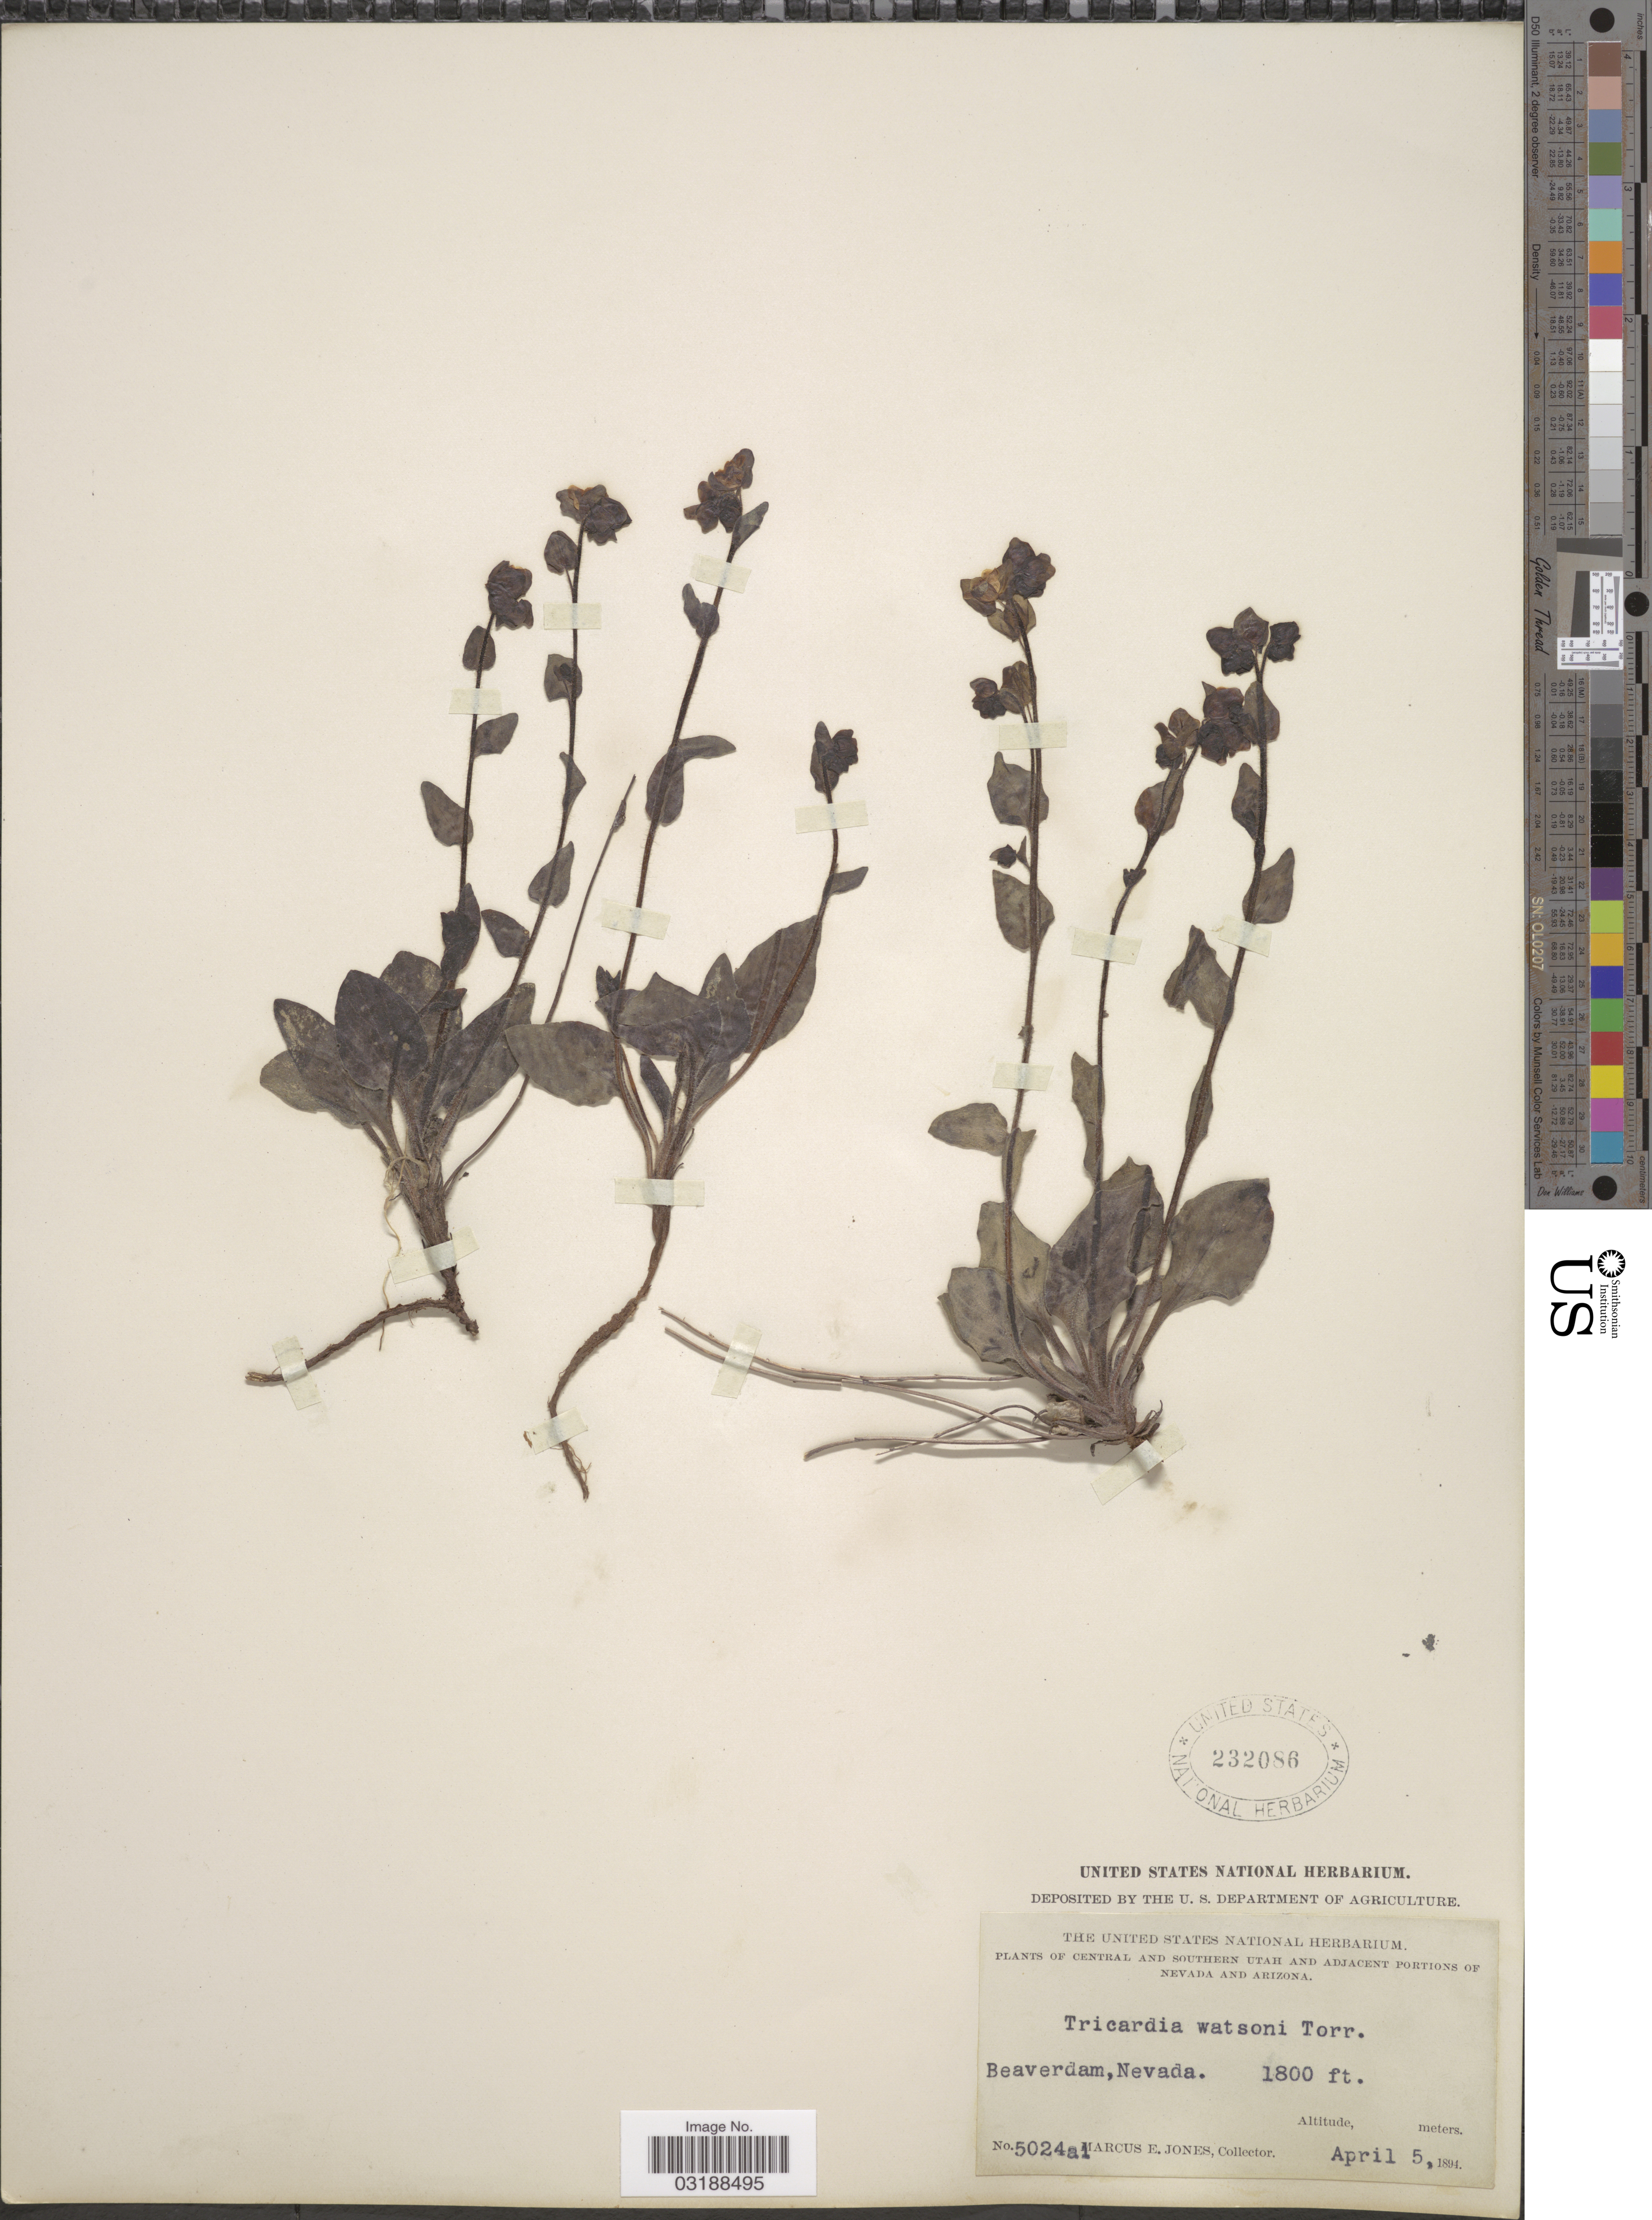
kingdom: Plantae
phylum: Tracheophyta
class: Magnoliopsida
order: Boraginales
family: Hydrophyllaceae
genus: Tricardia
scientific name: Tricardia watsonii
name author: Torr. ex S. Watson in C. King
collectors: M. E. Jones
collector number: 5024al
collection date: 1894-04-05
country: United States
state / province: Nevada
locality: Adjacent Portions of Nevada. Beaverdam.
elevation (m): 549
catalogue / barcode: US 232086